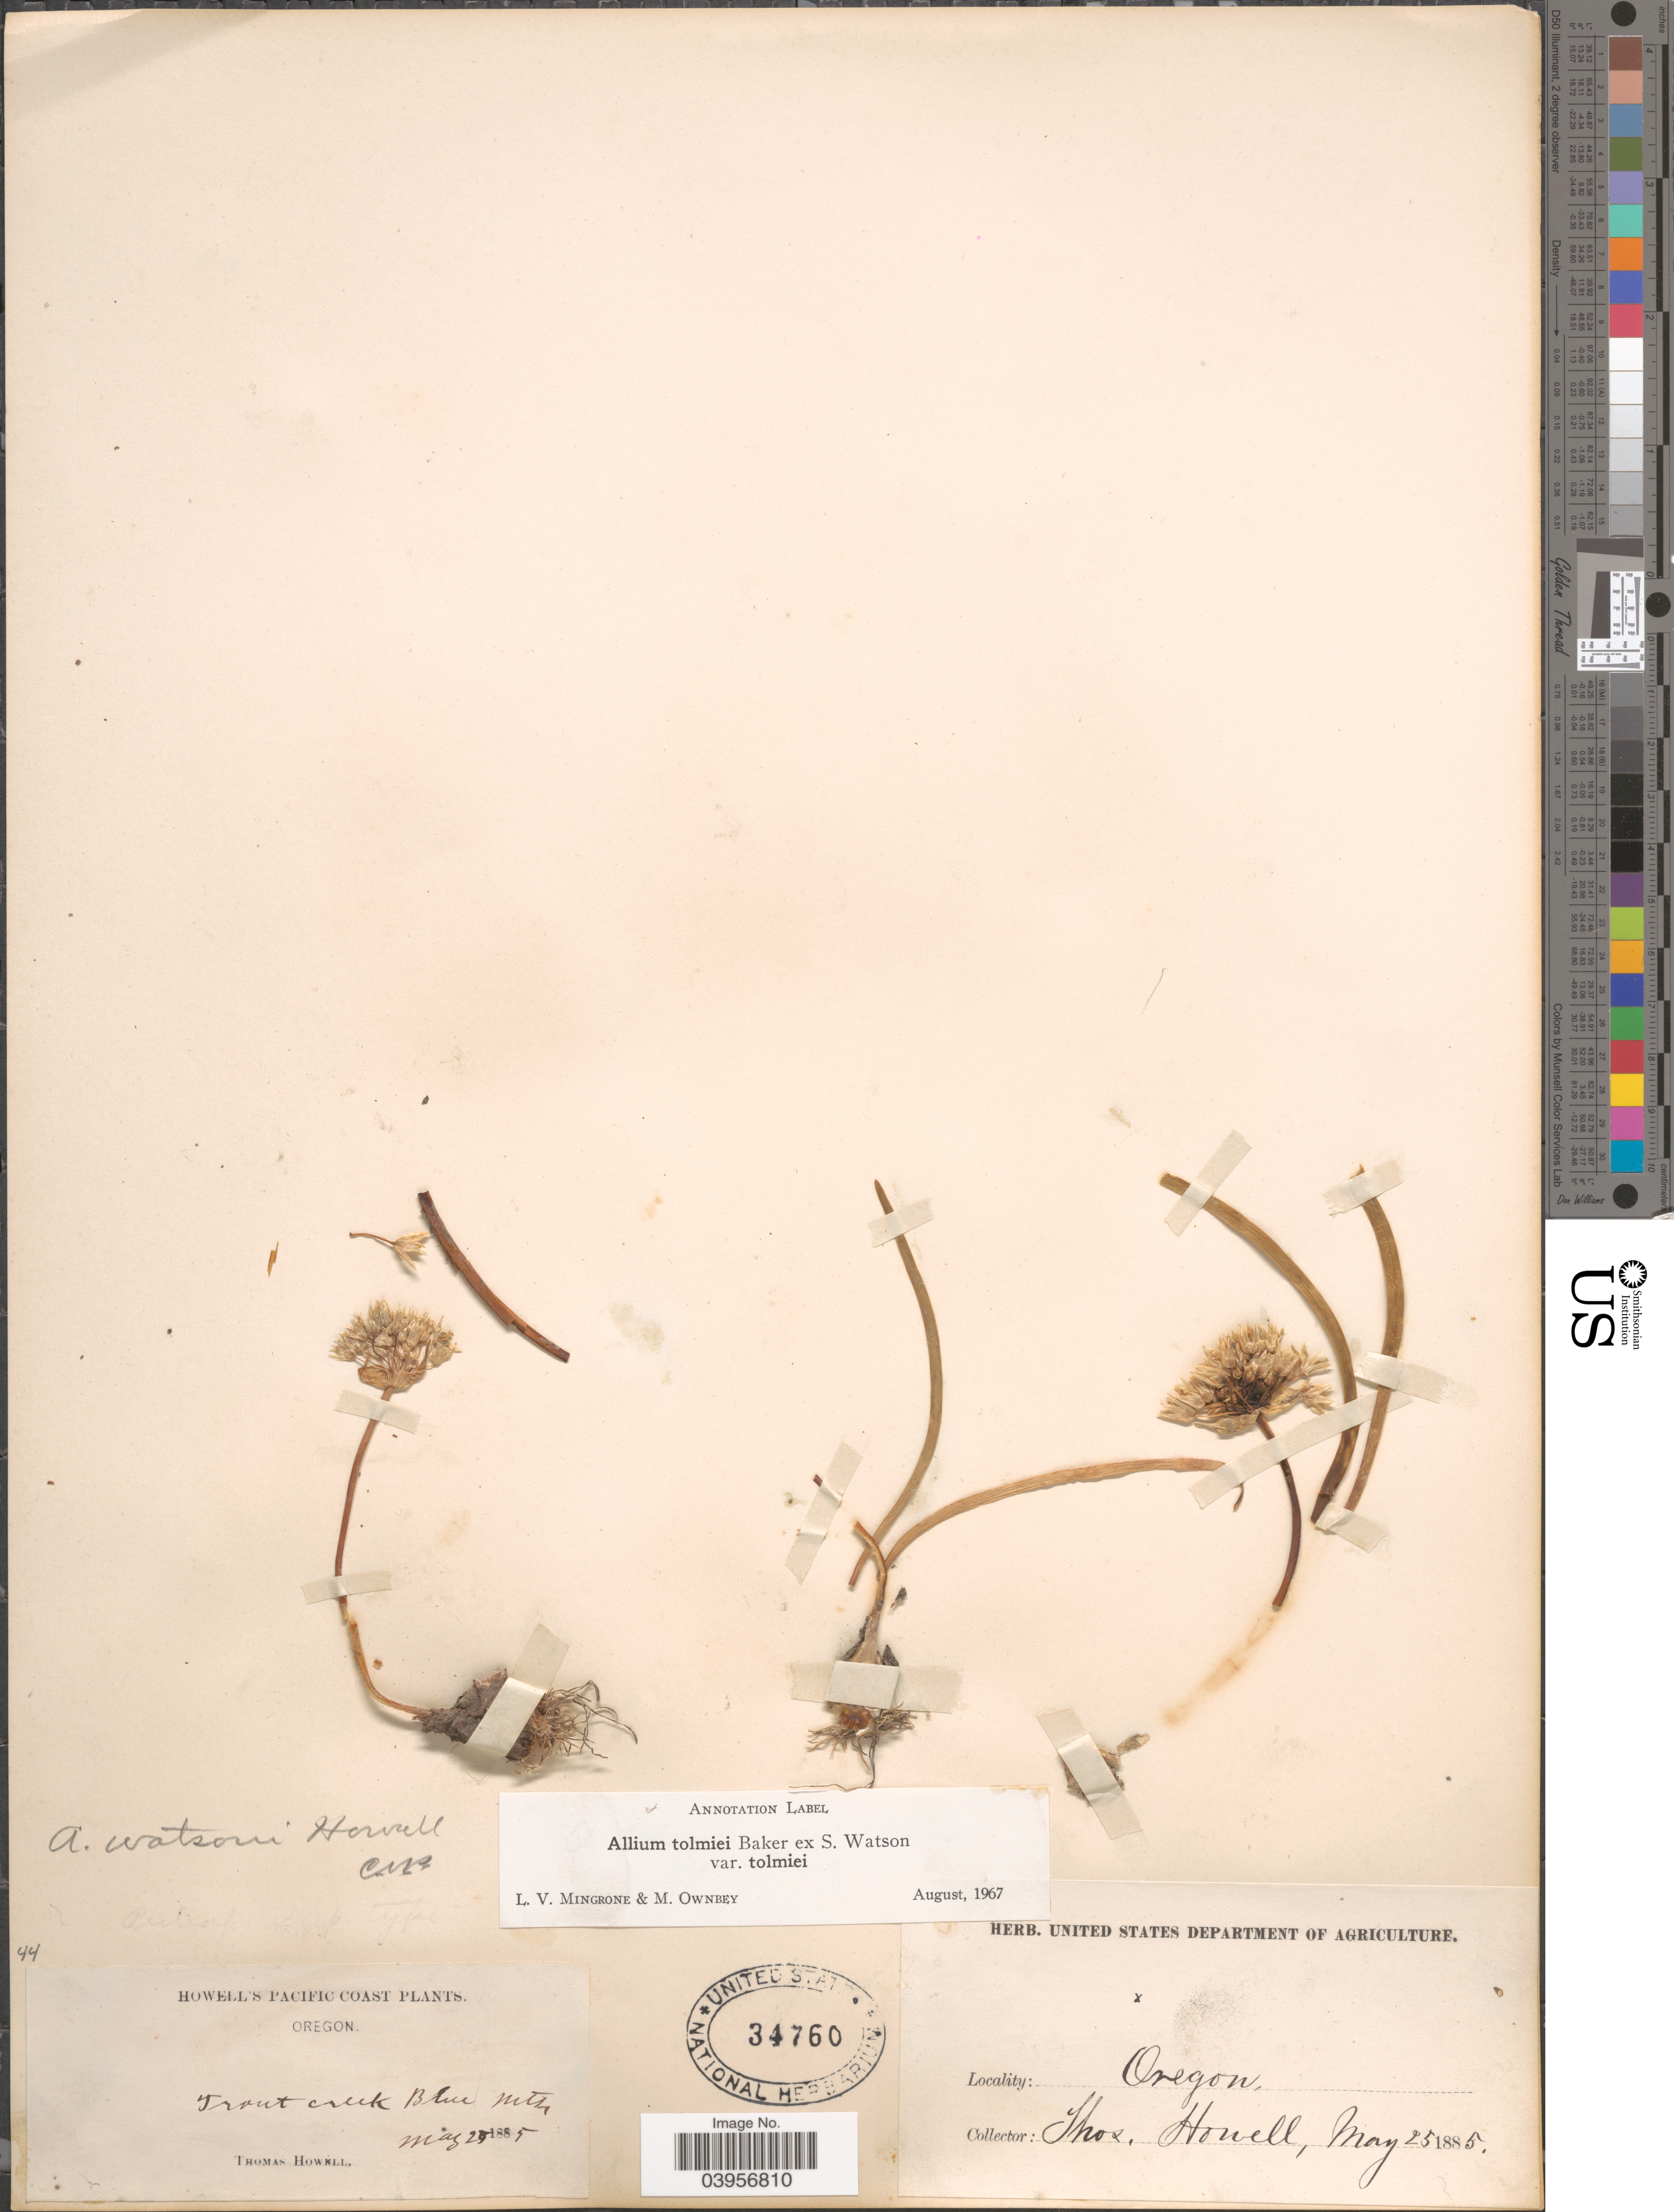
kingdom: Plantae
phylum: Tracheophyta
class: Liliopsida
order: Asparagales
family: Amaryllidaceae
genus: Allium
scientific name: Allium tolmiei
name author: Baker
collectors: T. Howell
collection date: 1885-05-25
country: United States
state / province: Oregon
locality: Pacific Coast. Trout Creek Blue Mts.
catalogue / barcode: US 34760